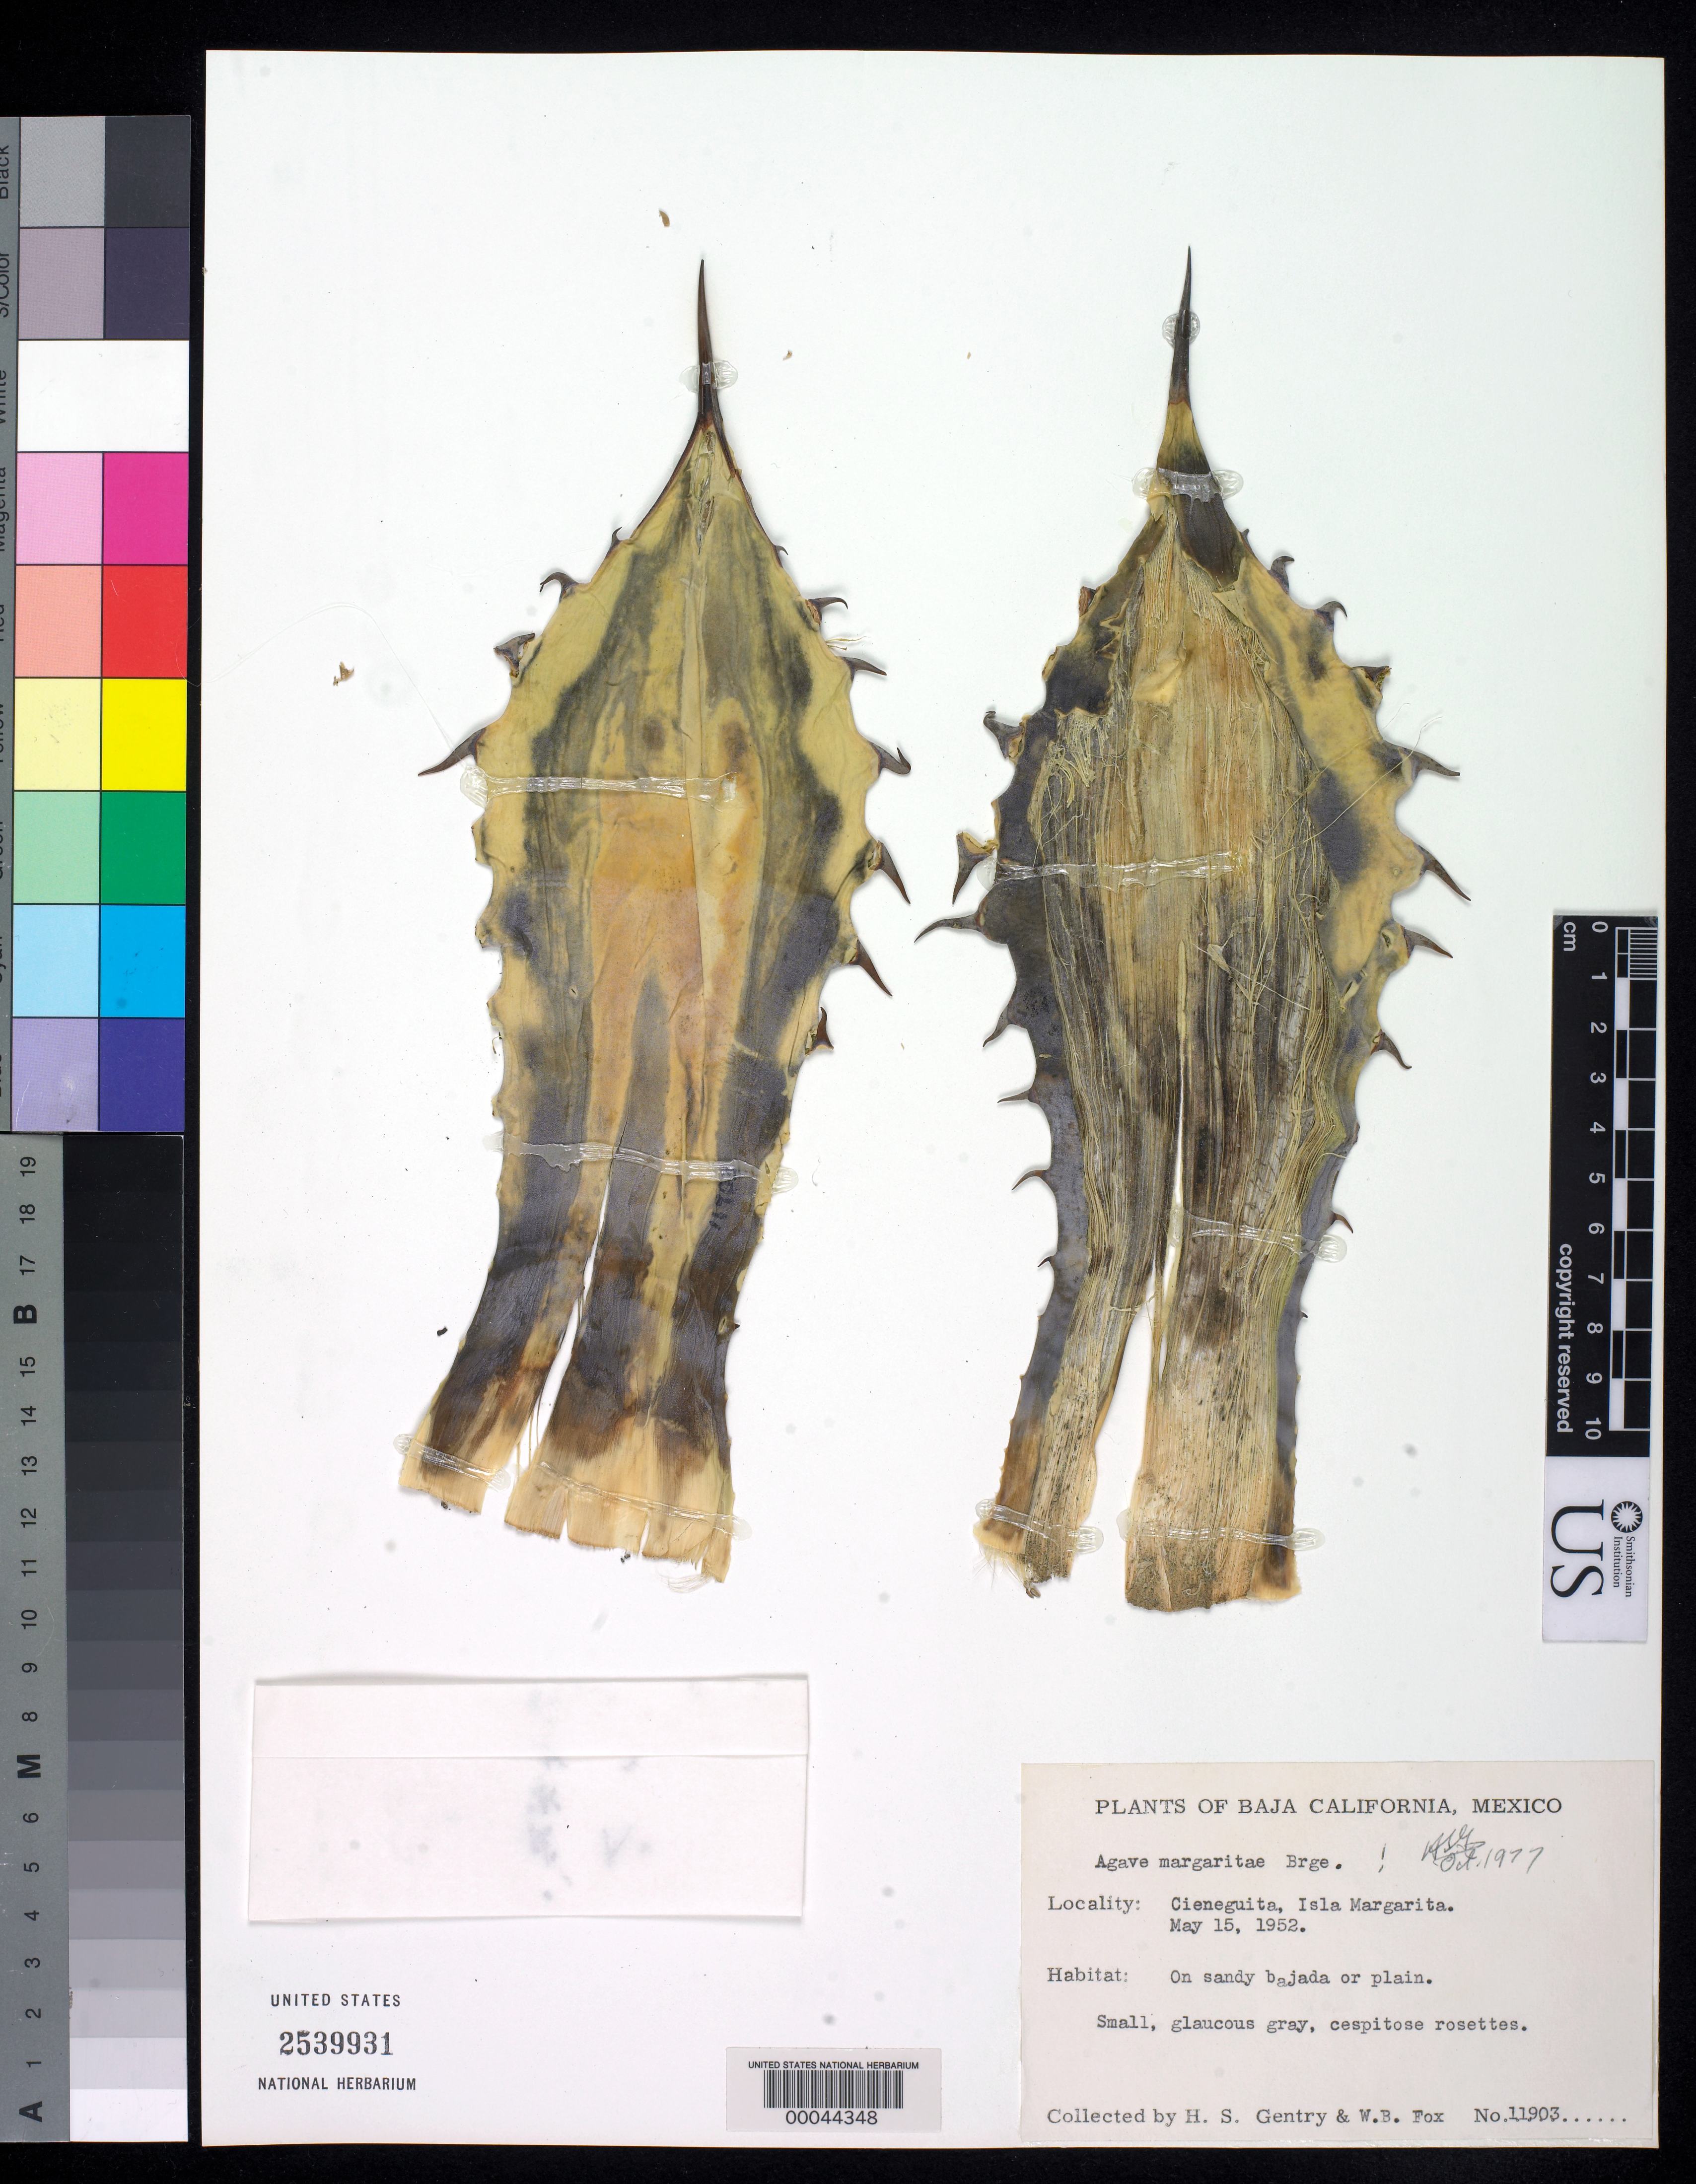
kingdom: Plantae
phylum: Tracheophyta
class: Liliopsida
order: Asparagales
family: Asparagaceae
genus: Agave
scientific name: Agave margaritae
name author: Brandegee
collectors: H. S. Gentry & W. B. Fox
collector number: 11903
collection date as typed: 15 May 1952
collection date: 1952-05-15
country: Mexico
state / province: Baja California Sur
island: Santa Margarita Island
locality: Cieneguita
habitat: On sandy bajada or plain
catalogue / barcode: US 2539931